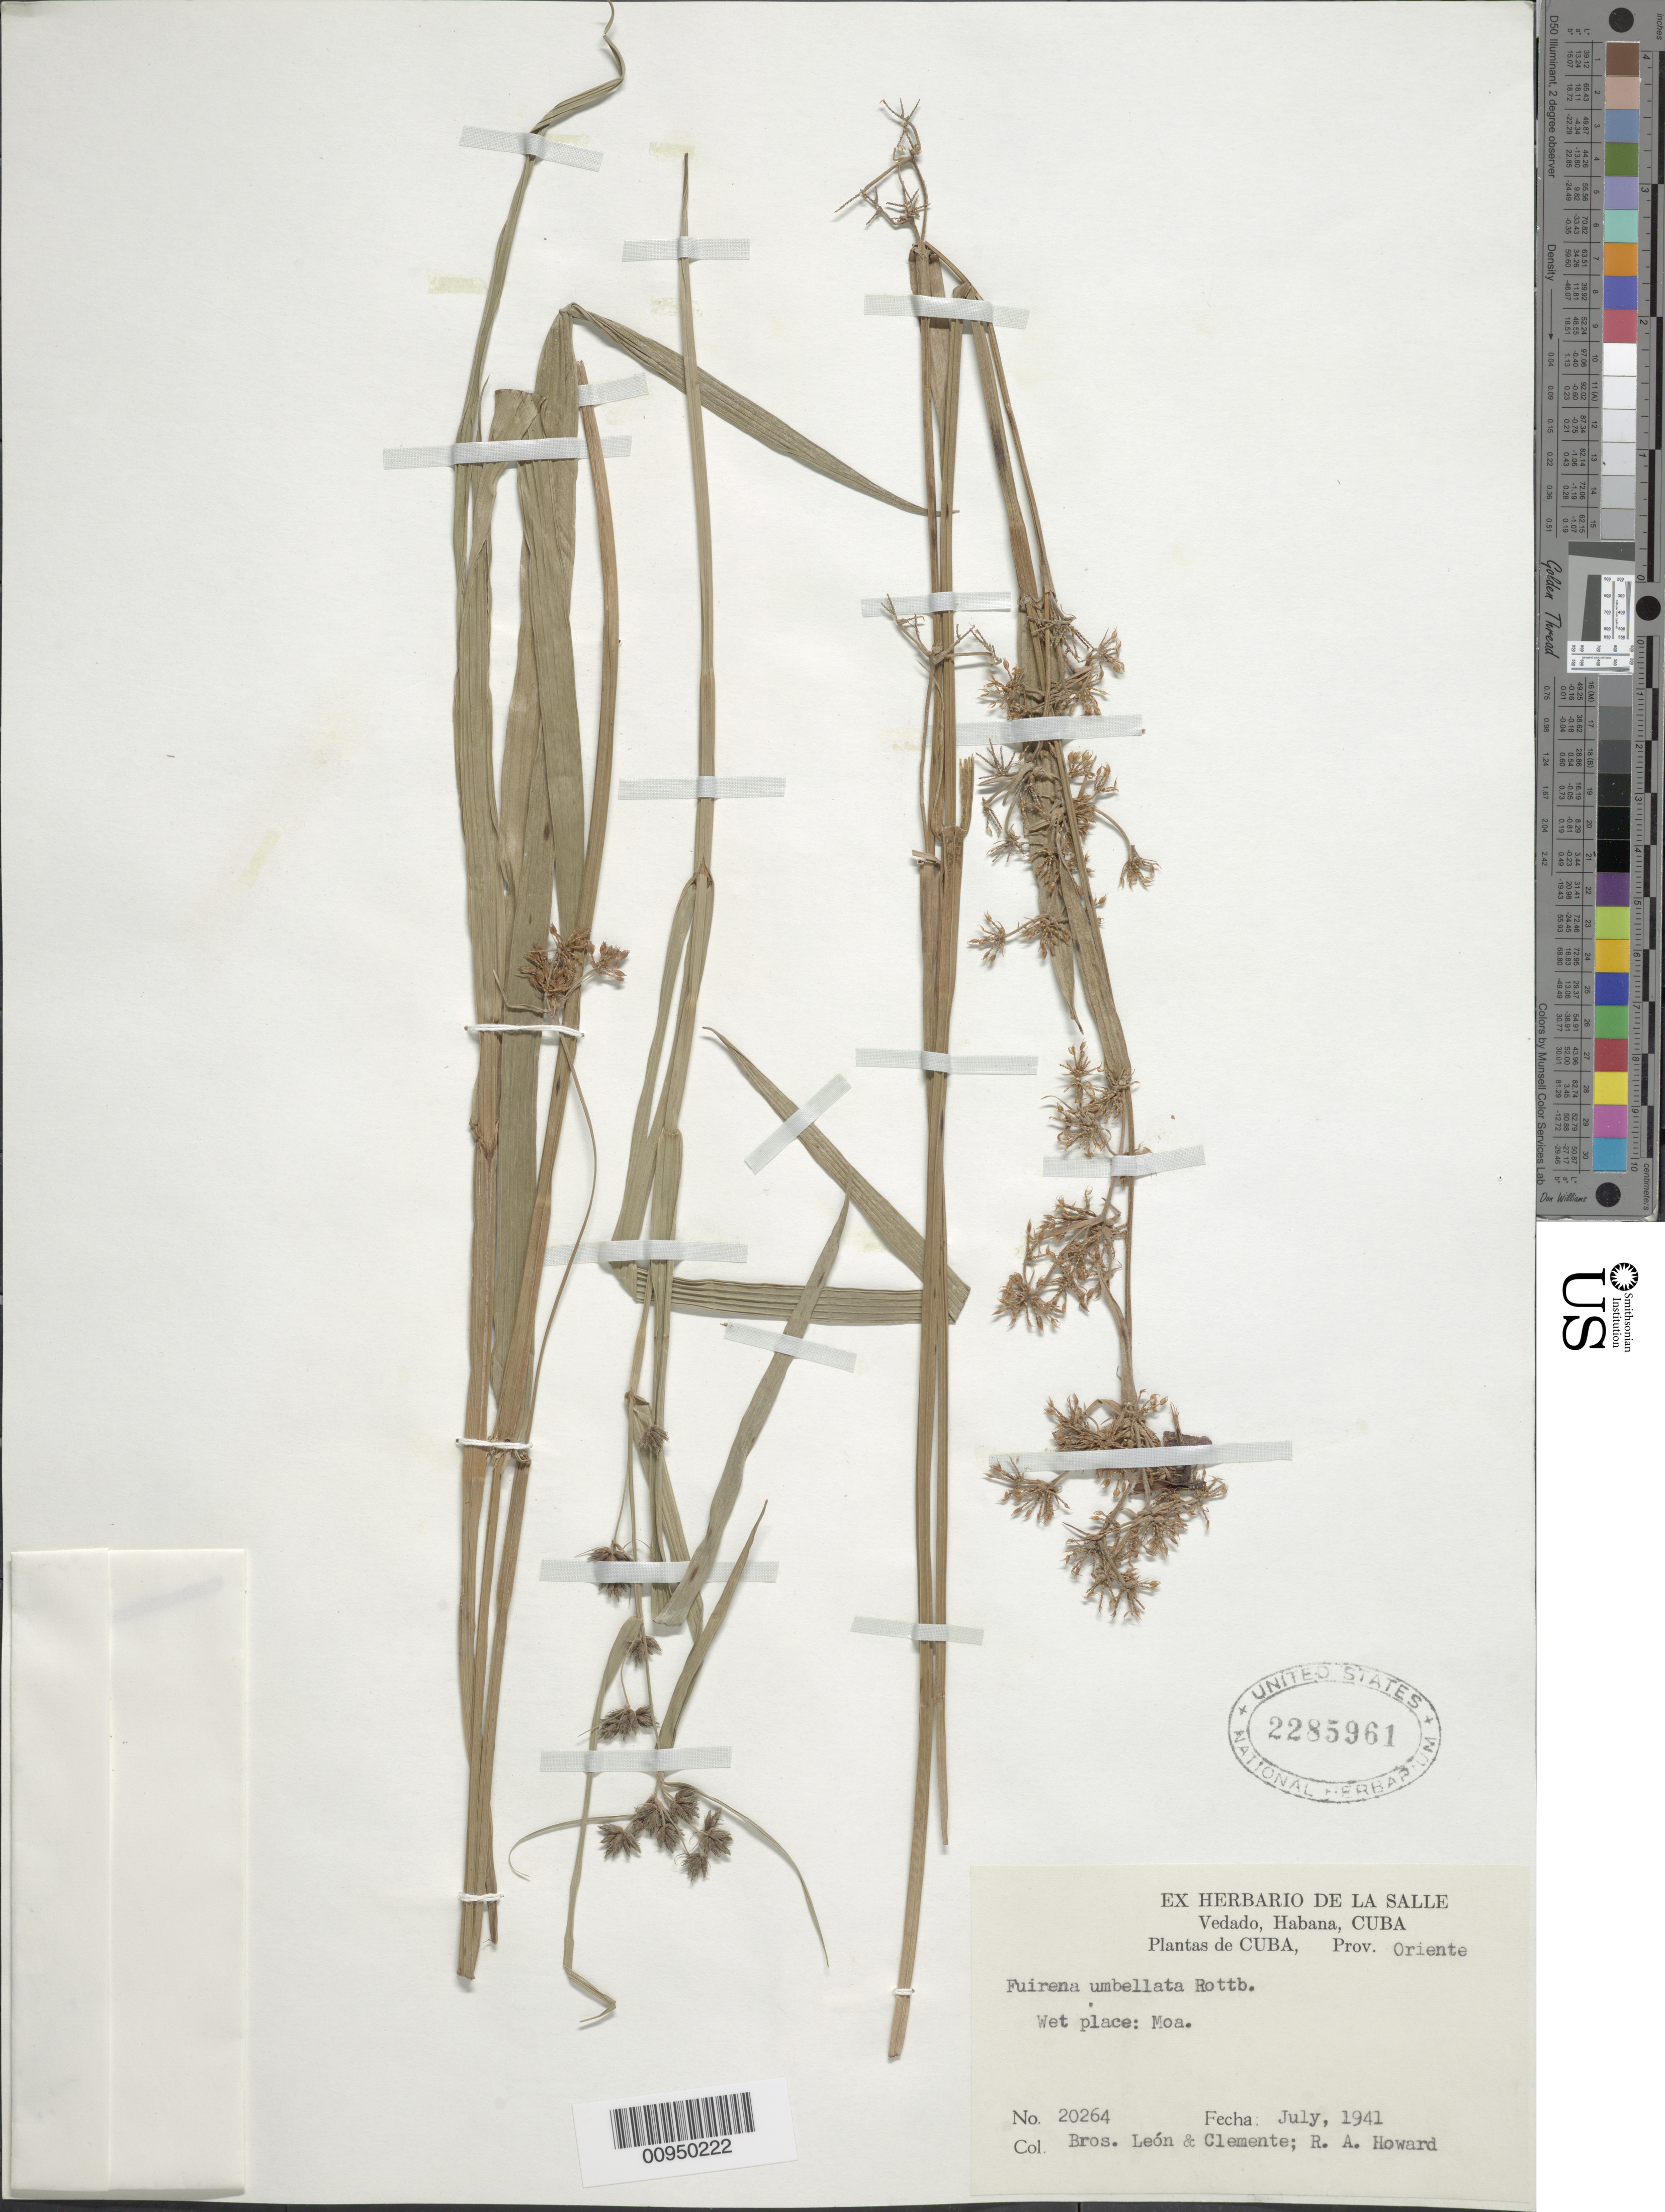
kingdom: Plantae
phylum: Tracheophyta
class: Liliopsida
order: Poales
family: Cyperaceae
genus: Fuirena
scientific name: Fuirena umbellata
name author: Rottb.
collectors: Bro. León, B. Clement & R. A. Howard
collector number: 20264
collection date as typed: Jul 1941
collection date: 1941-07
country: Cuba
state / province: Holguín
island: Cuba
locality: Moa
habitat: Wet place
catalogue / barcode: US 2285961